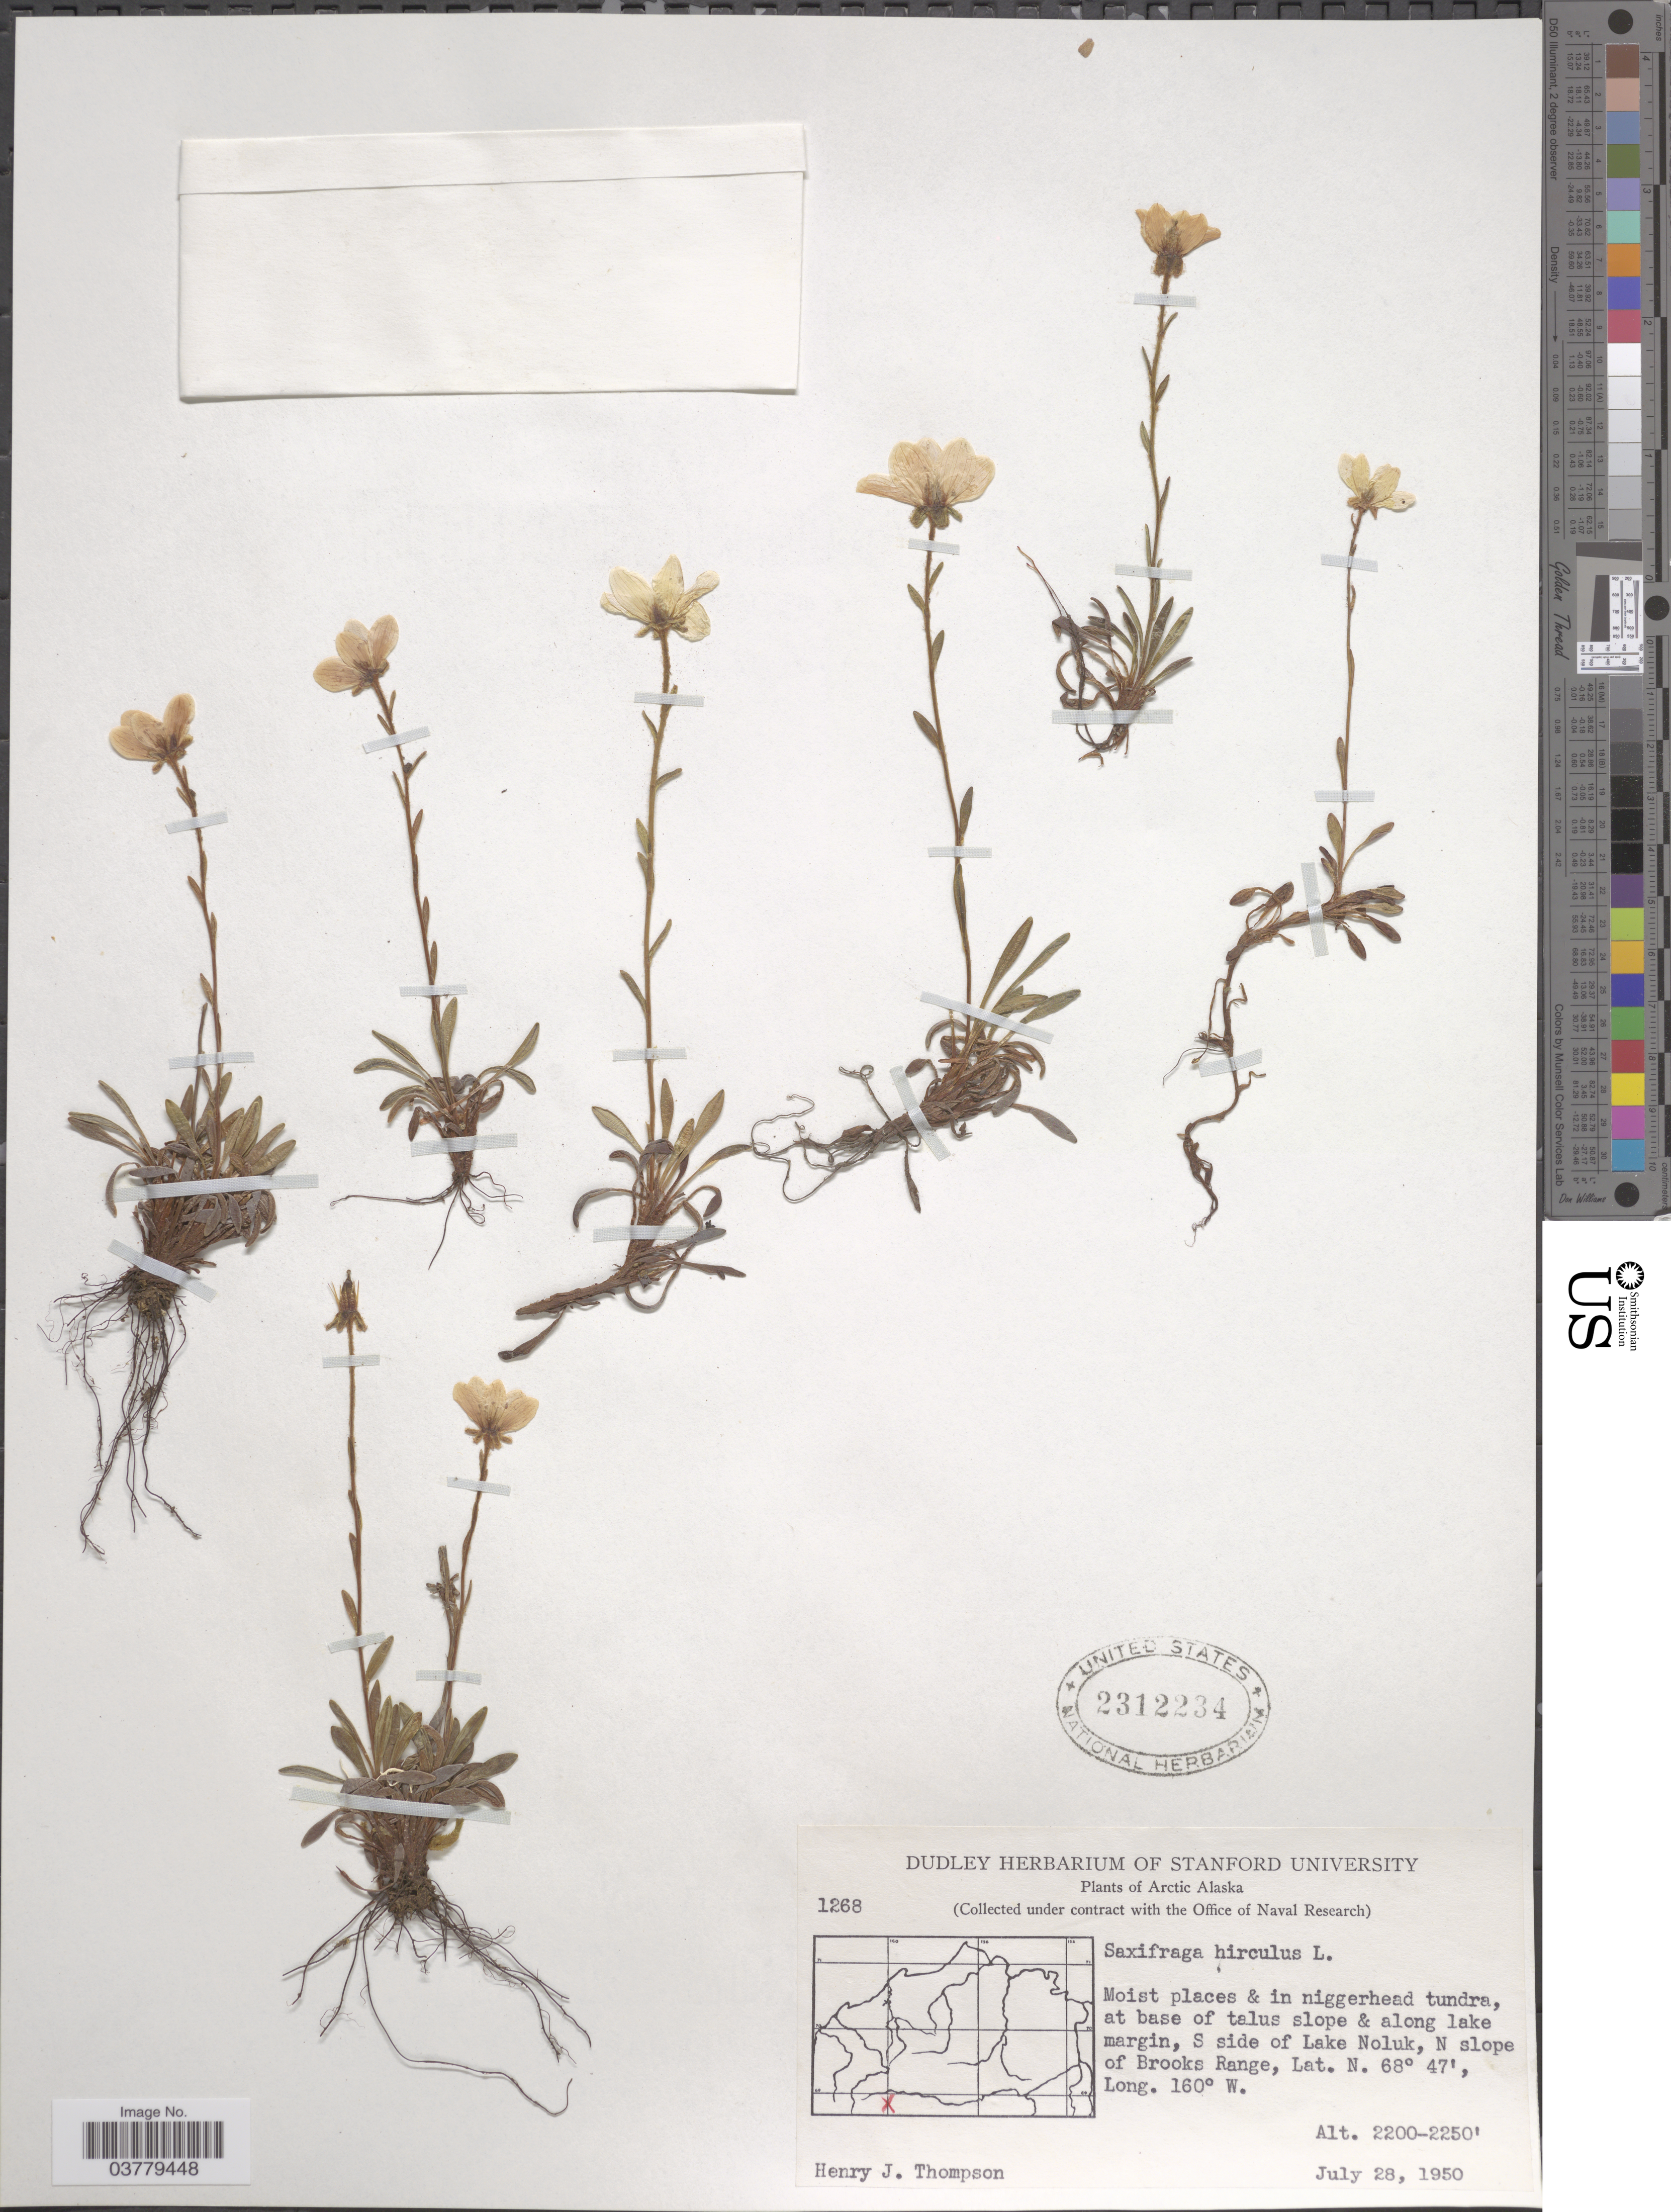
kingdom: Plantae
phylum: Tracheophyta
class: Magnoliopsida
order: Saxifragales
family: Saxifragaceae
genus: Saxifraga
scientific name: Saxifraga hirculus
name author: L.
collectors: H. J. Thompson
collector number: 1268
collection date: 1950-07-28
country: United States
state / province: Alaska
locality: Arctic Alaska. At base of talus slope & along lake margin, S side of Lake Noluk, N slope of Brooks Range.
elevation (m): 671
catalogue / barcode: US 2312234